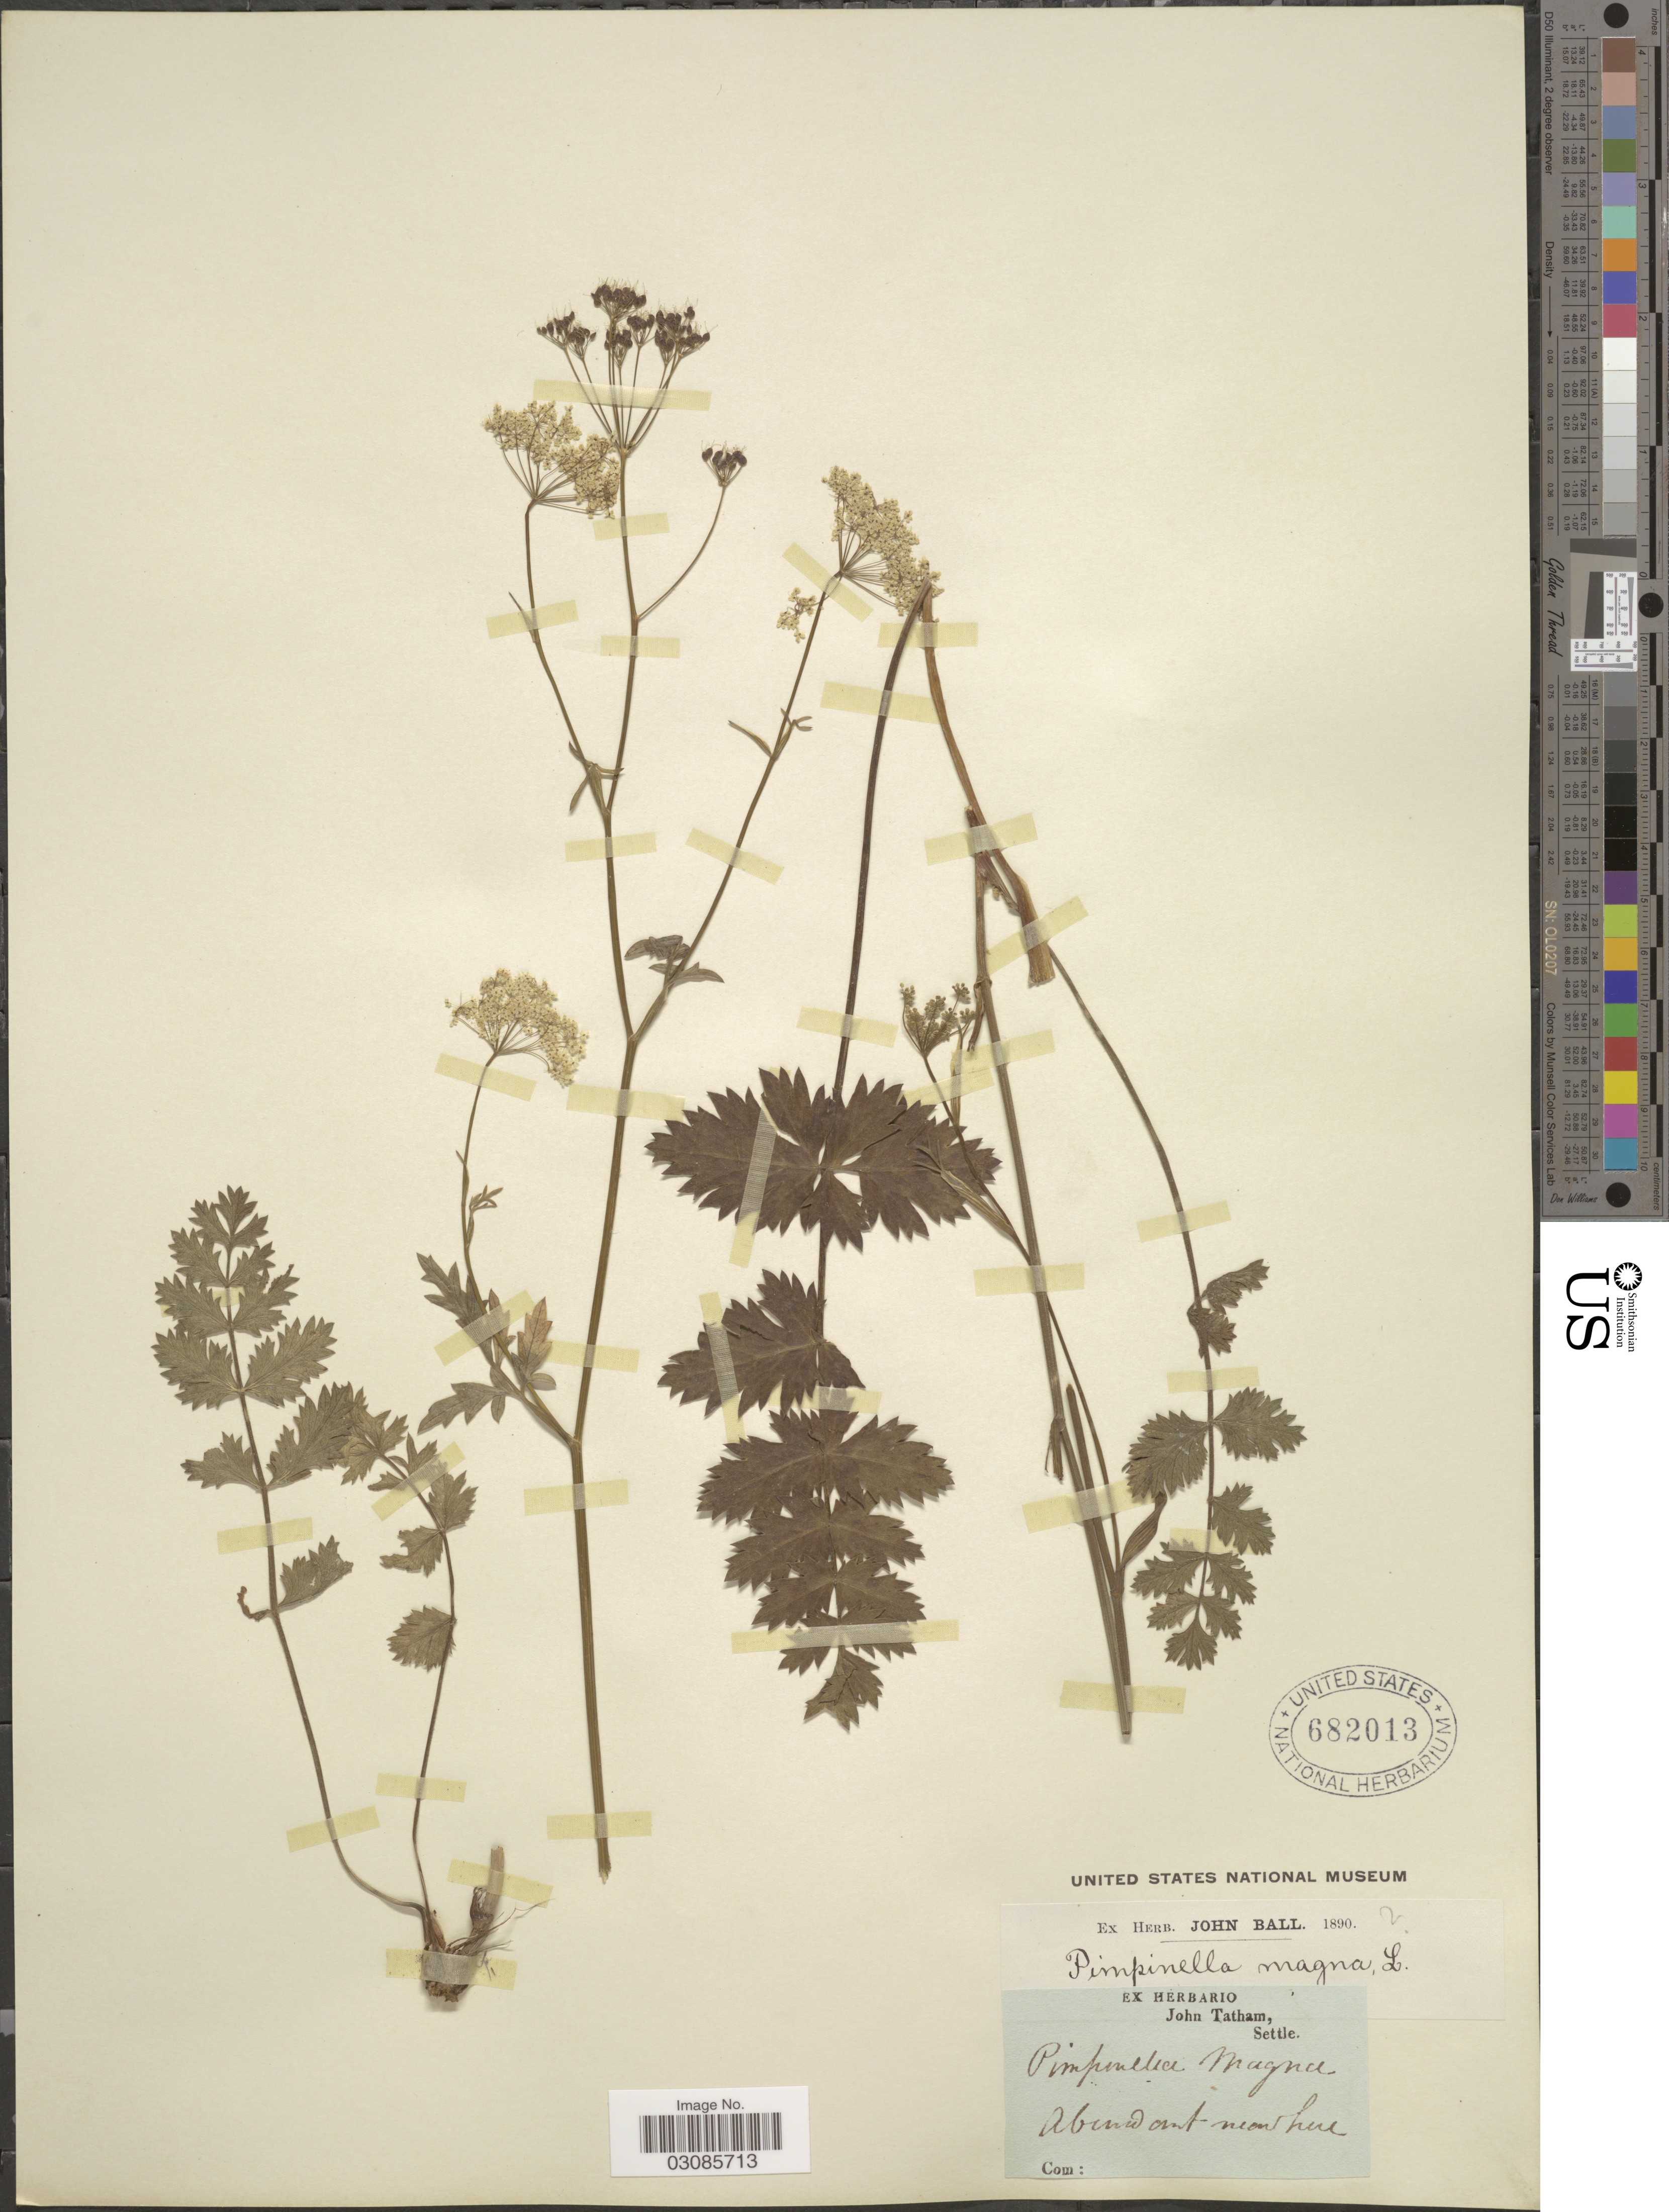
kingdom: Plantae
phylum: Tracheophyta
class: Magnoliopsida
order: Apiales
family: Apiaceae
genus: Pimpinella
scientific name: Pimpinella magna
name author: L.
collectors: ex herb. John Tatham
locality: Settle [unsure placement] Abundant near here.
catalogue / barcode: US 682013